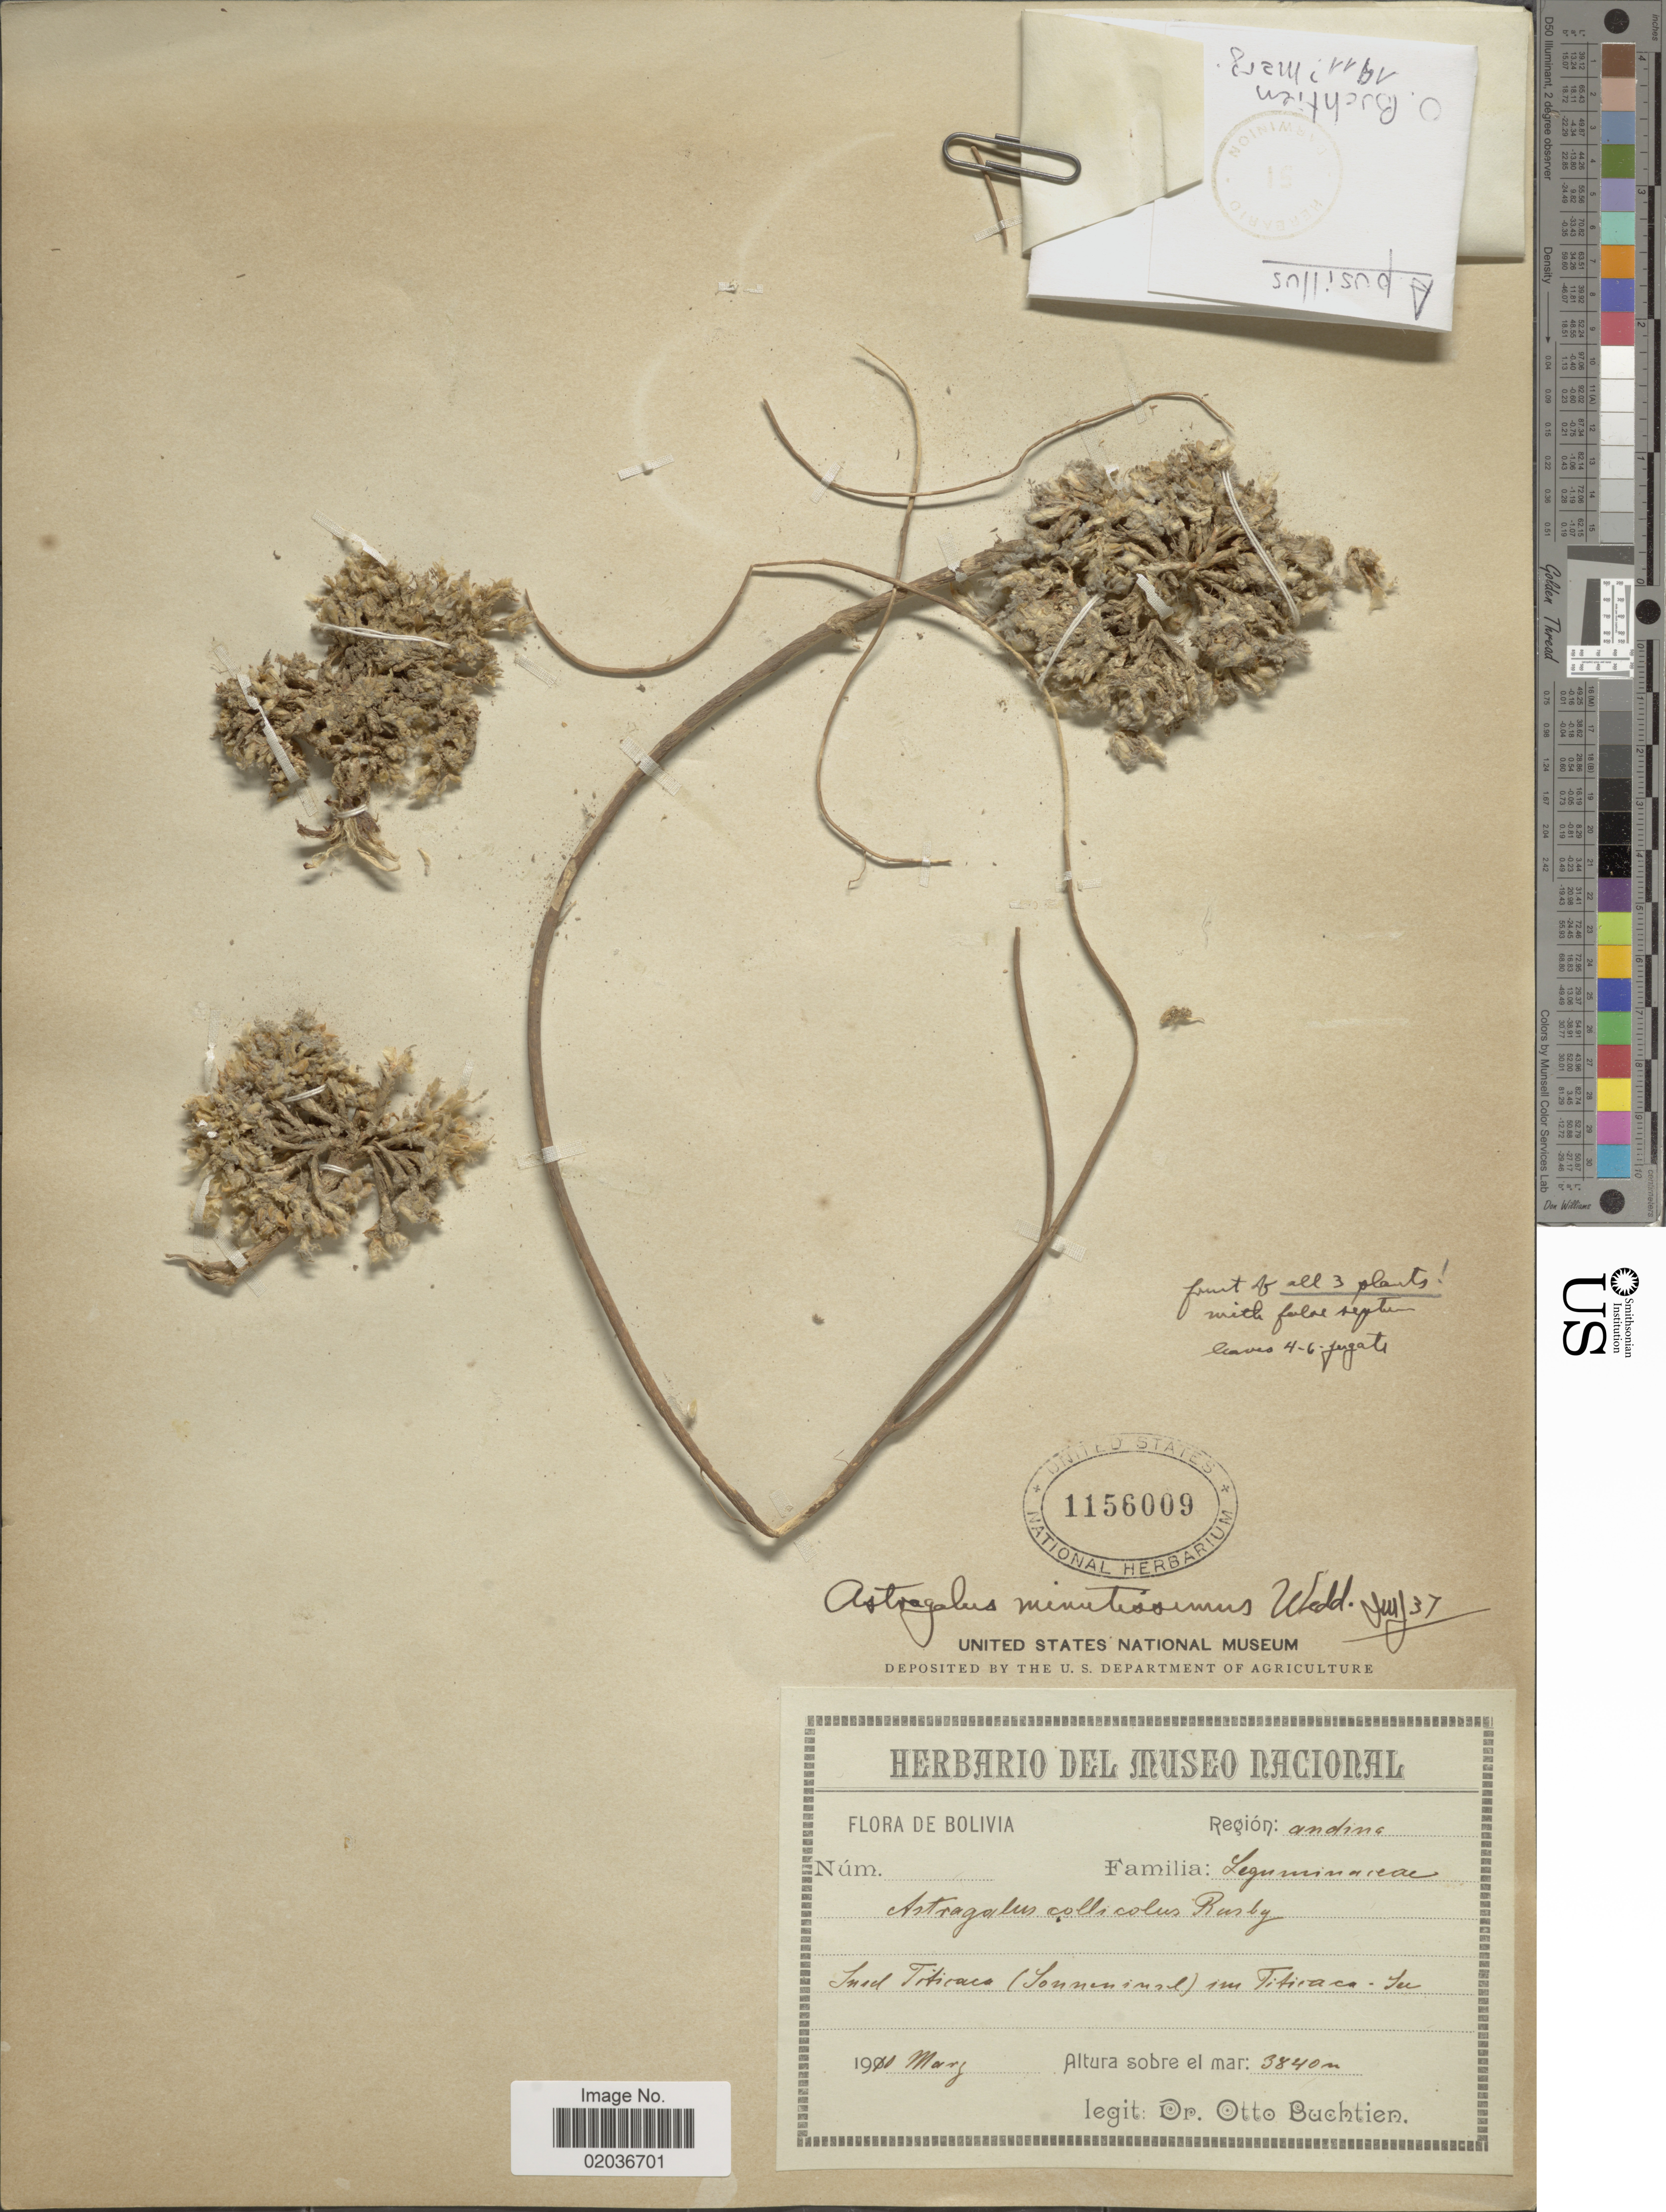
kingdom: Plantae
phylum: Tracheophyta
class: Magnoliopsida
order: Fabales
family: Fabaceae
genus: Astragalus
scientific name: Astragalus minutissimus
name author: Wedd.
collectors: O. Buchtien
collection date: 1910-03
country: Bolivia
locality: Región:andina, Insel Titicaca (Sonneninsel) im Titicaca Su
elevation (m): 3840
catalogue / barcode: US 1156009